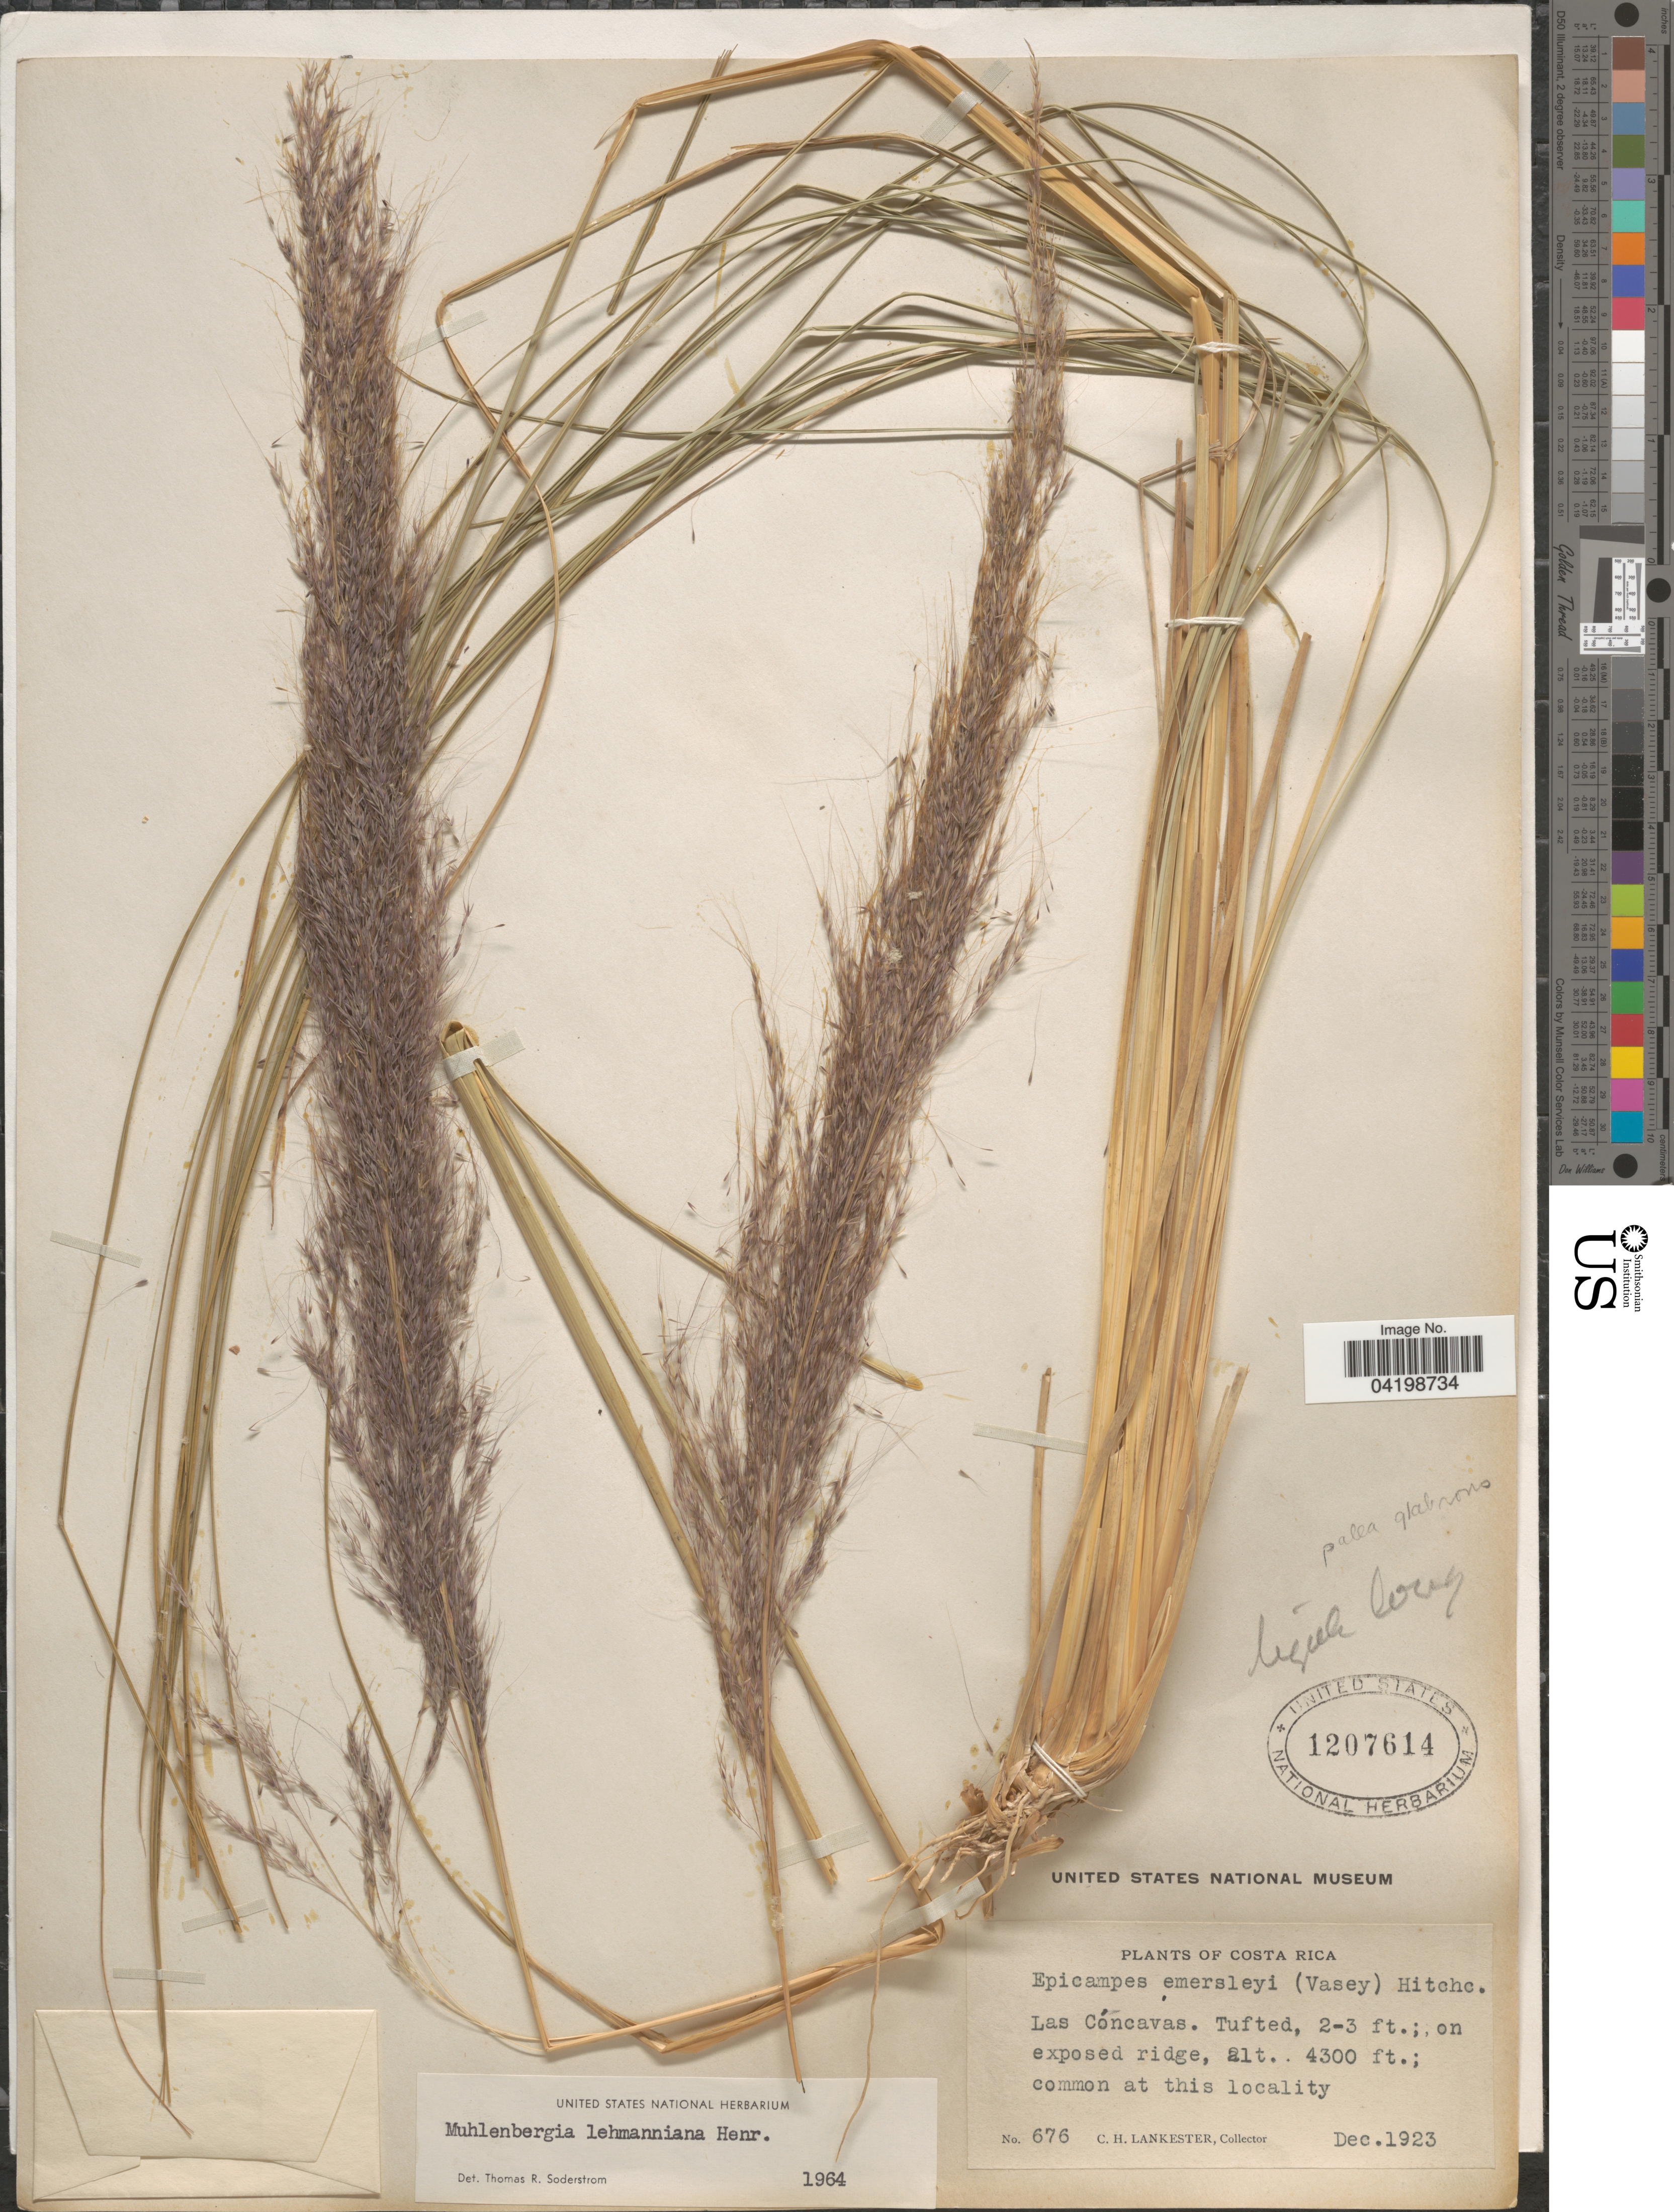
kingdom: Plantae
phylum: Tracheophyta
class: Liliopsida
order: Poales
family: Poaceae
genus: Muhlenbergia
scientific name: Muhlenbergia lehmanniana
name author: Henr.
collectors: C. H. Lankester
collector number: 676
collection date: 1923-12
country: Costa Rica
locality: Las Cóncavas. On exposed ridge, common at this locality.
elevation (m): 1311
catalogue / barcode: US 1207614